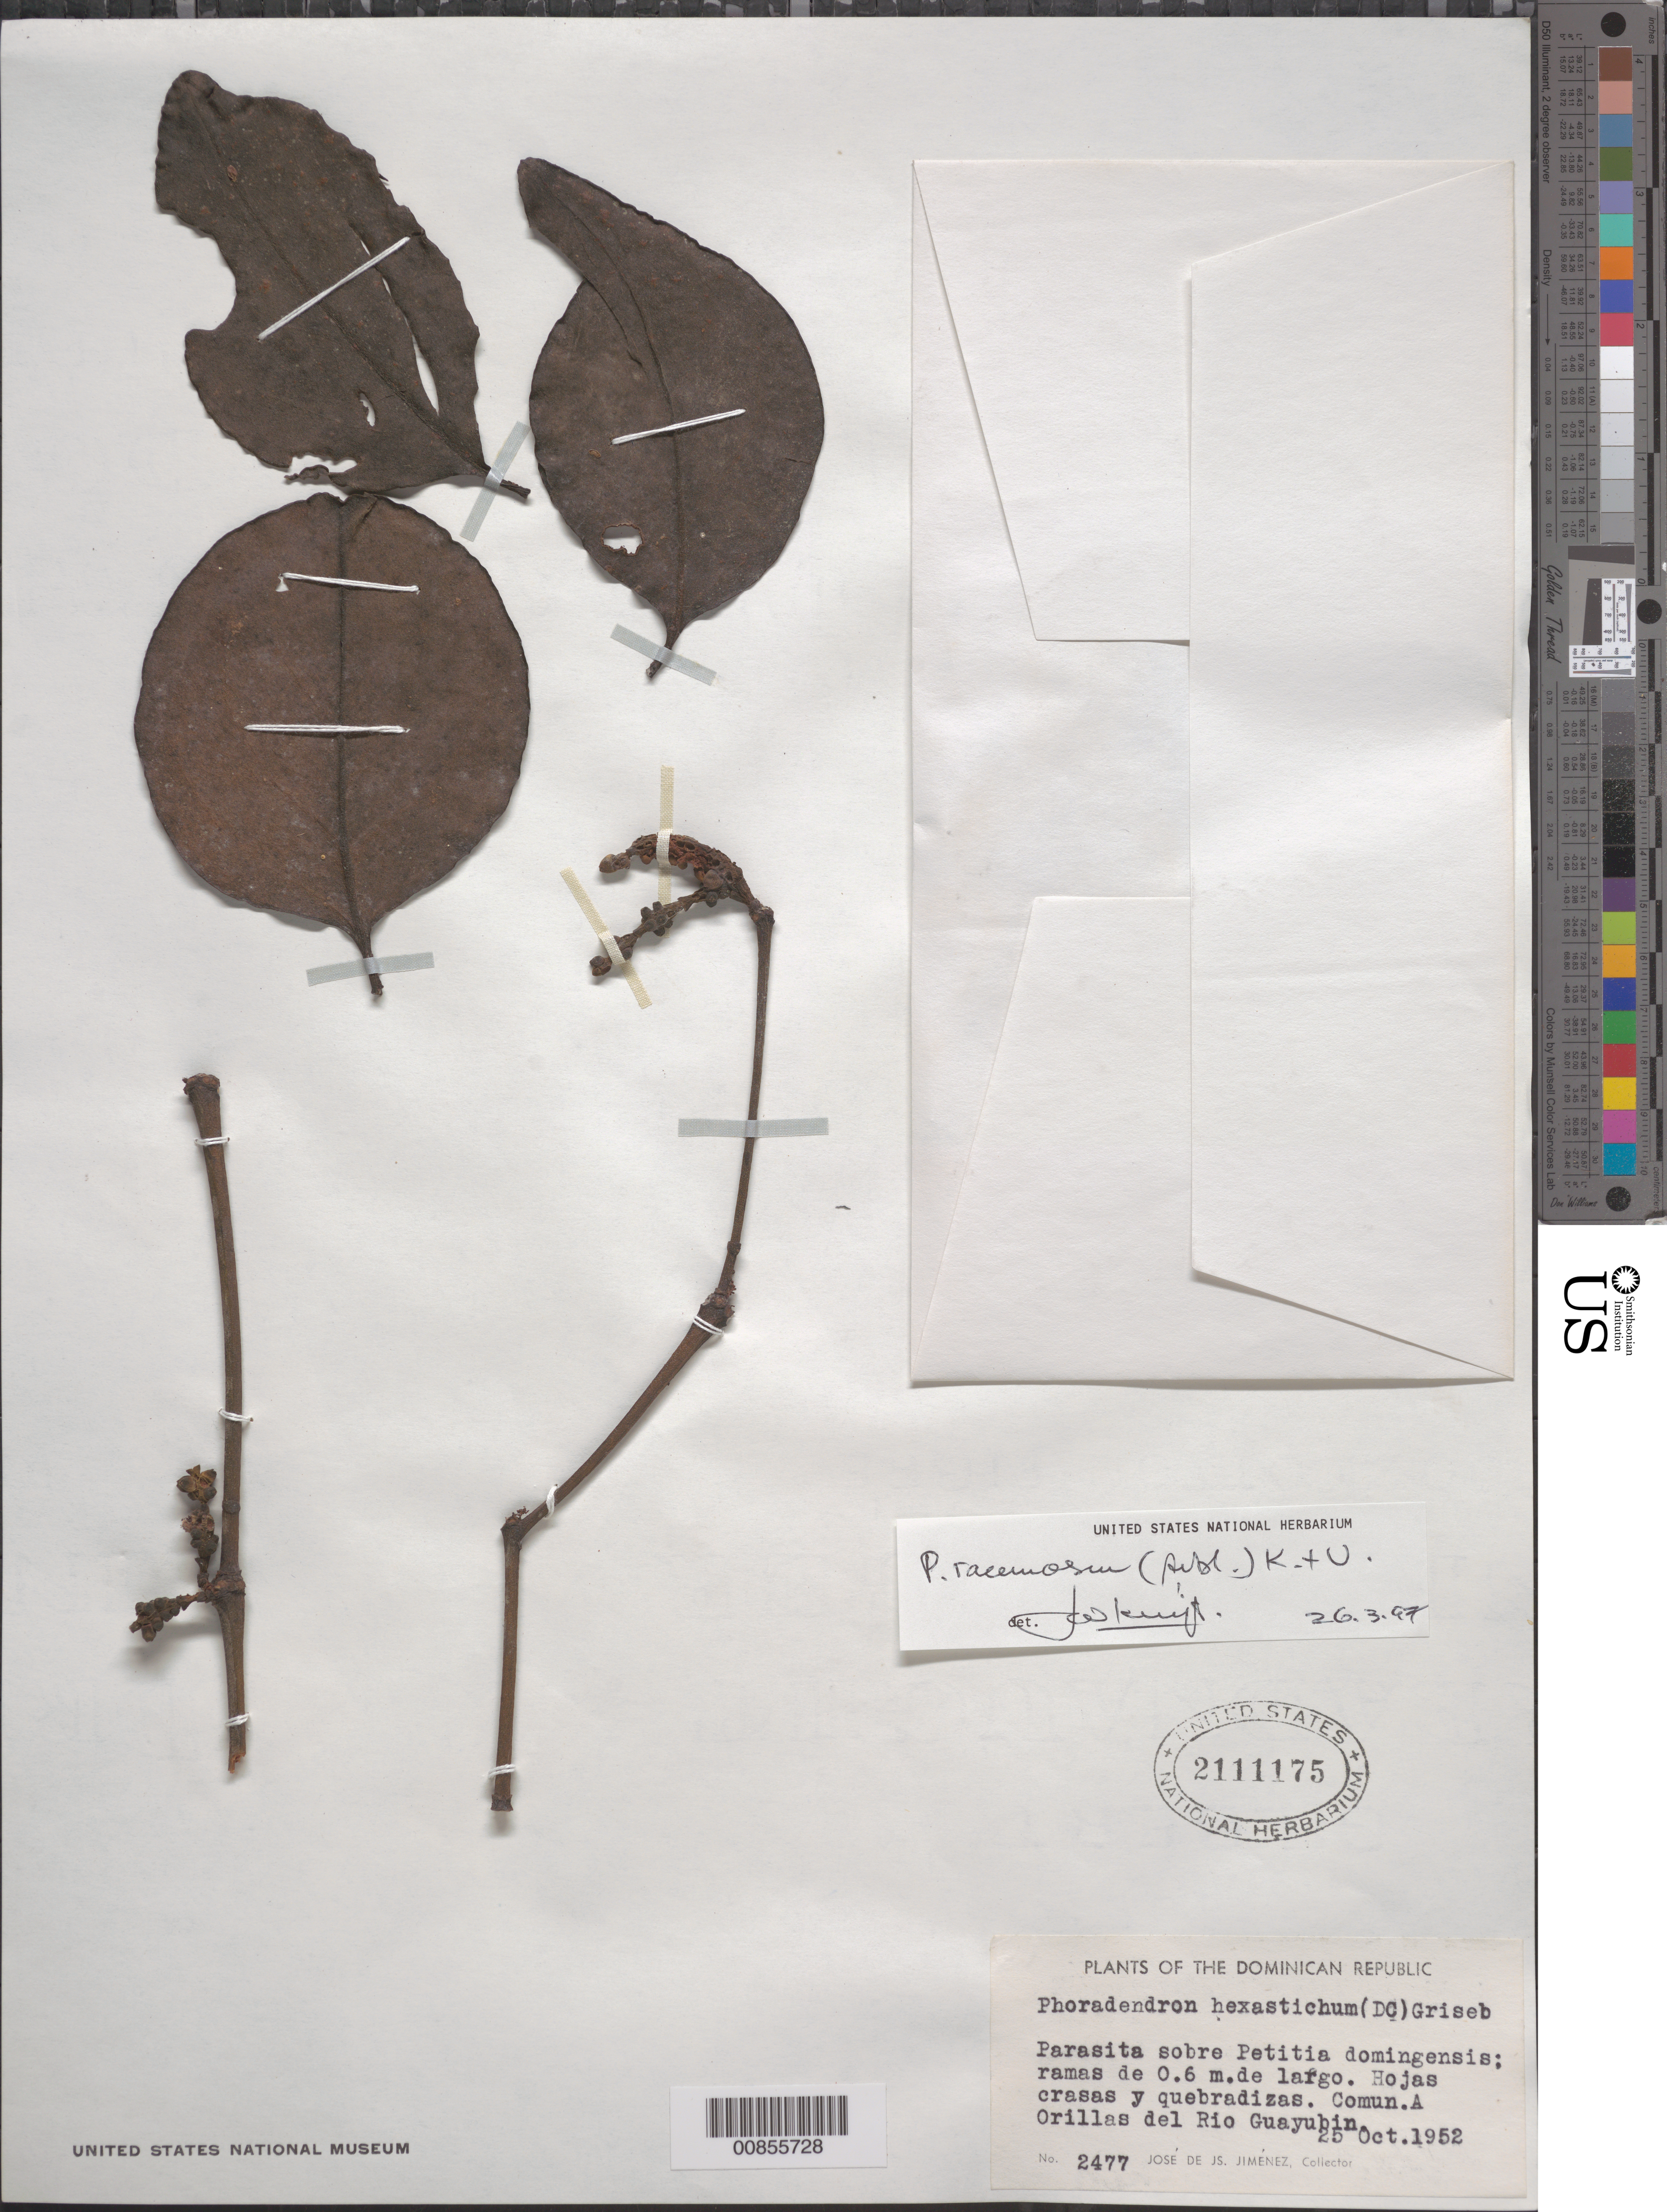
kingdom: Plantae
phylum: Tracheophyta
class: Magnoliopsida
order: Santalales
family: Viscaceae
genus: Phoradendron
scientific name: Phoradendron racemosum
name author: (Aubl.) Krug & Urb.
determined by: Kuijt, Job, (CANADA)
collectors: J. J. Jiménez Almonte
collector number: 2477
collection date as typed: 25 Oct 1952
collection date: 1952-10-25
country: Dominican Republic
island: Hispaniola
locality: Orillas del Río Guayabin.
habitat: Sobre Petitia domingensis. Orillas río.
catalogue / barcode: US 2111175